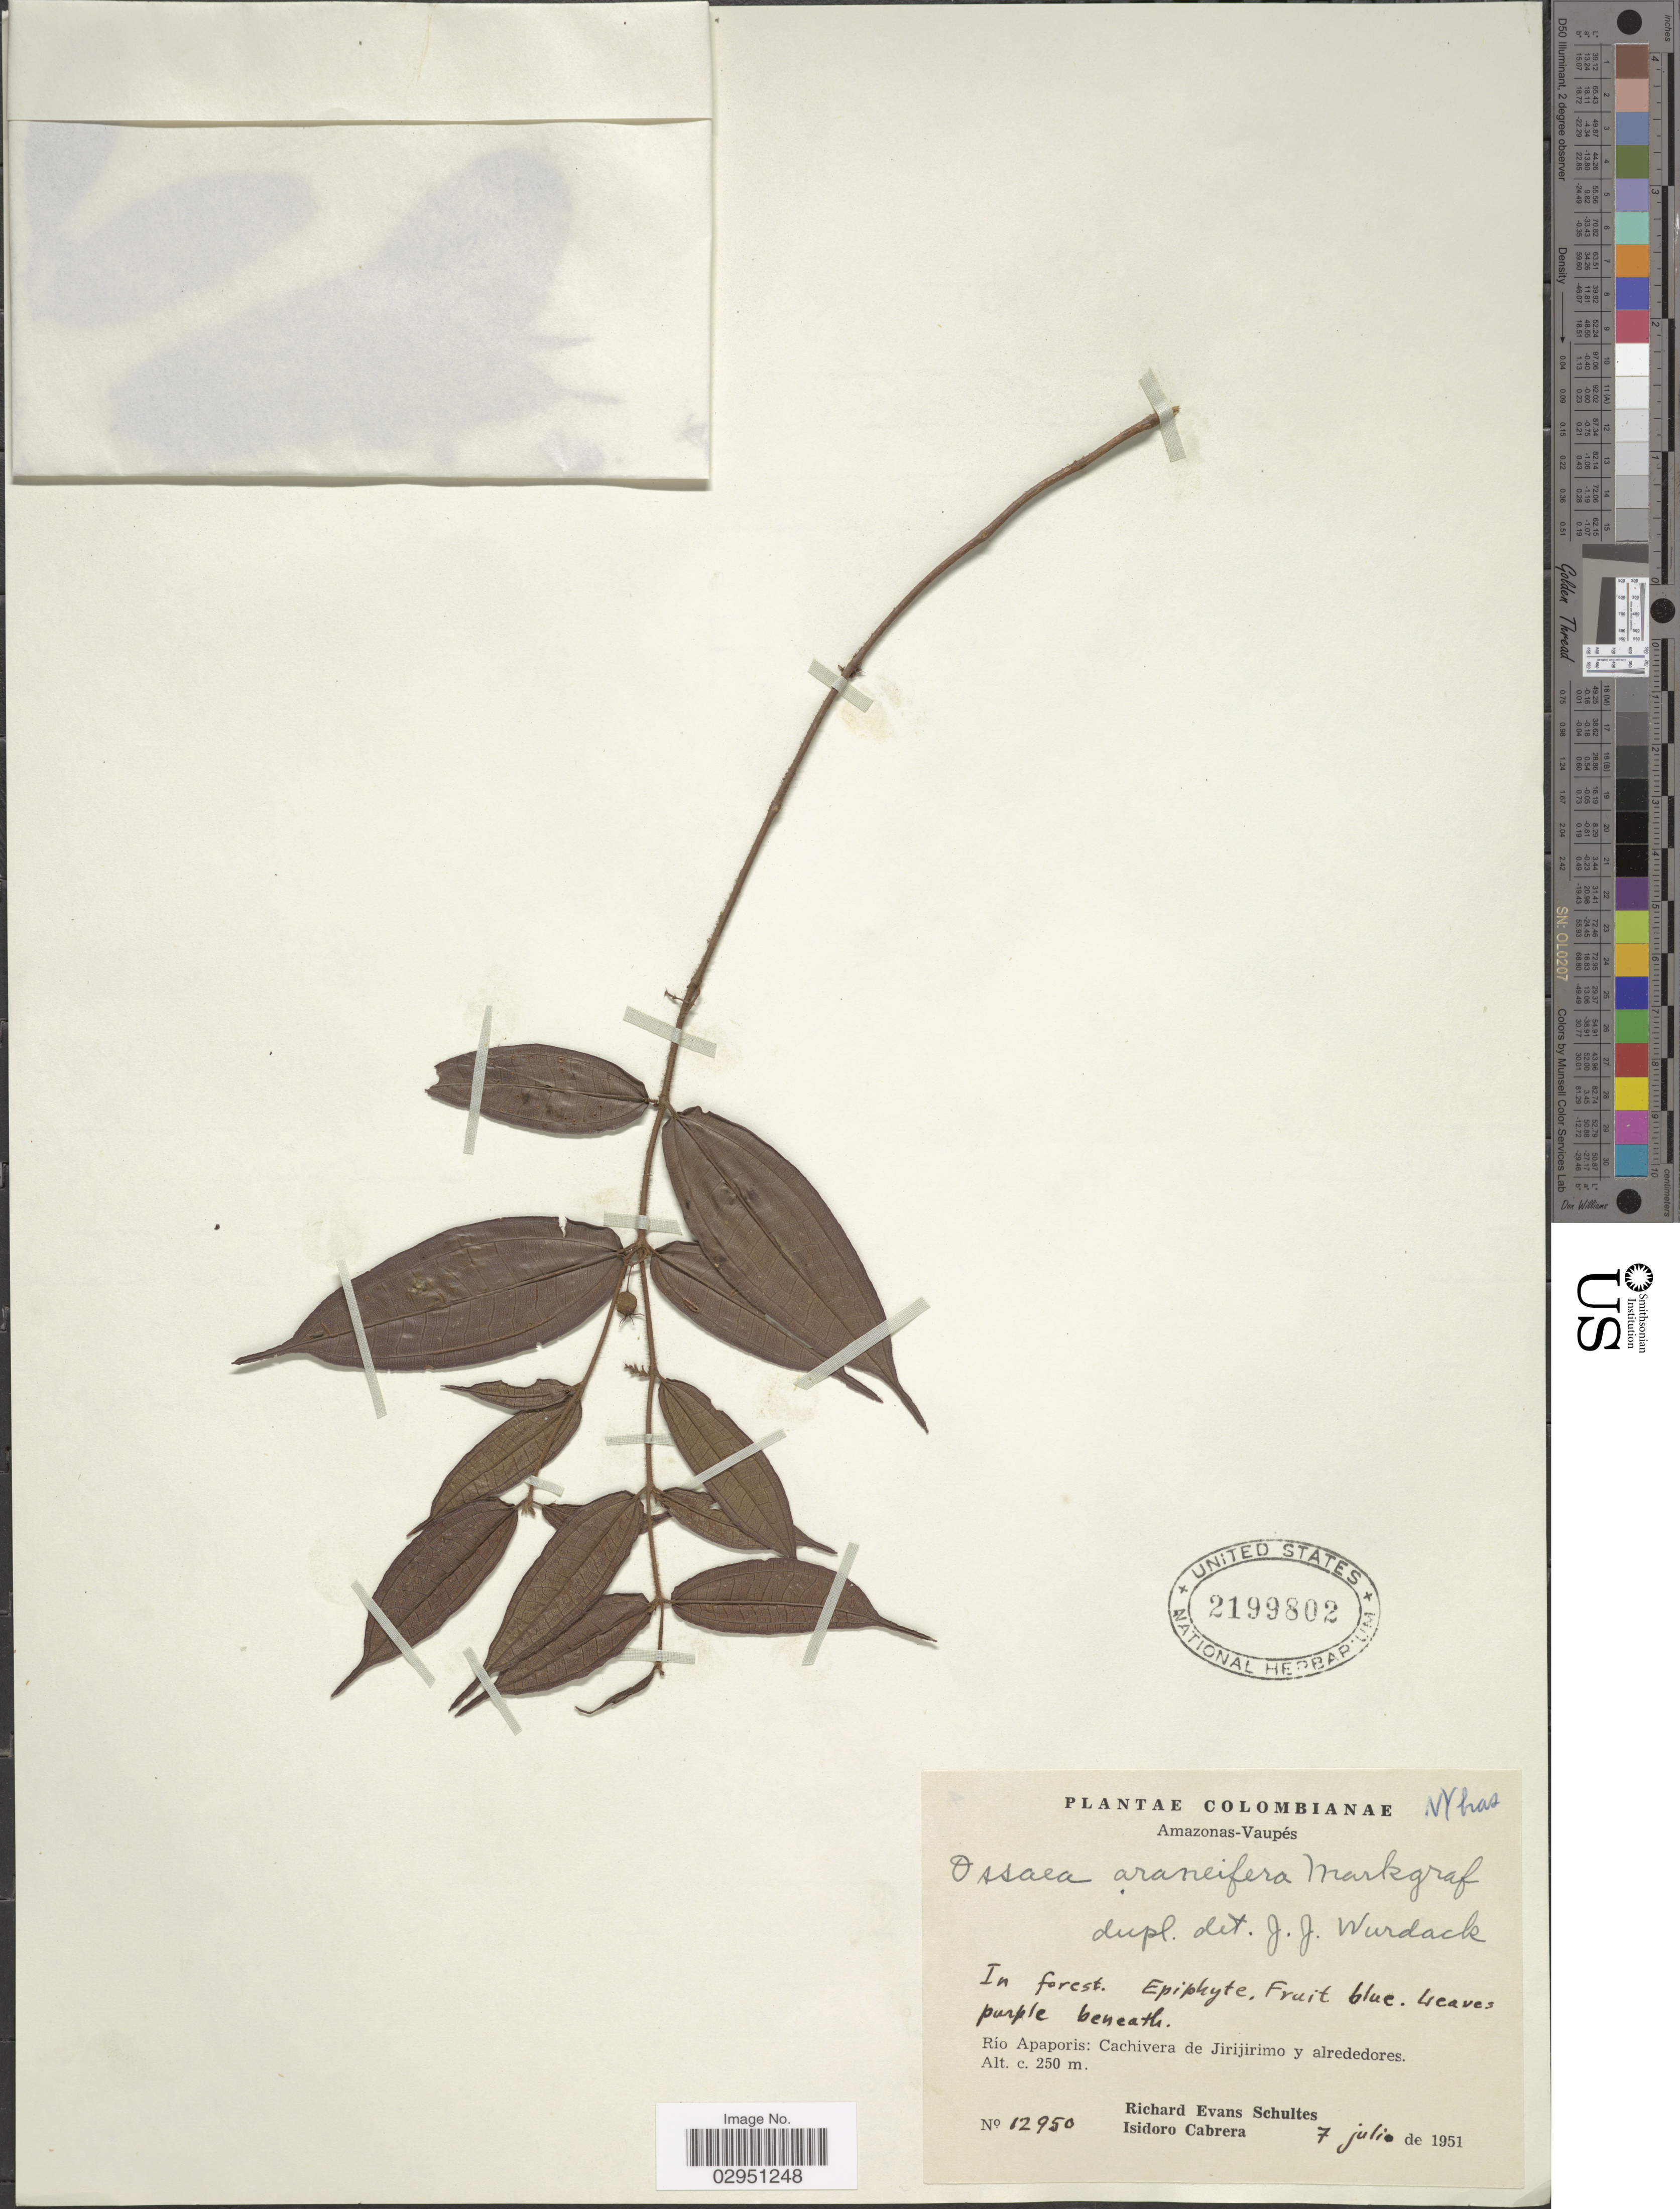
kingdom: Plantae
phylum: Tracheophyta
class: Magnoliopsida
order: Myrtales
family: Melastomataceae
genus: Ossaea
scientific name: Ossaea araneifera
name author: Markgr.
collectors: R. E. Schultes & I. Cabrera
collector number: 12950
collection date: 1951-07-07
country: Colombia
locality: Amazonas-Vaupés. Río Apaporis: Cachivera de Jirijirimo y alrededores.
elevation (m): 250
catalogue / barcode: US 2199802